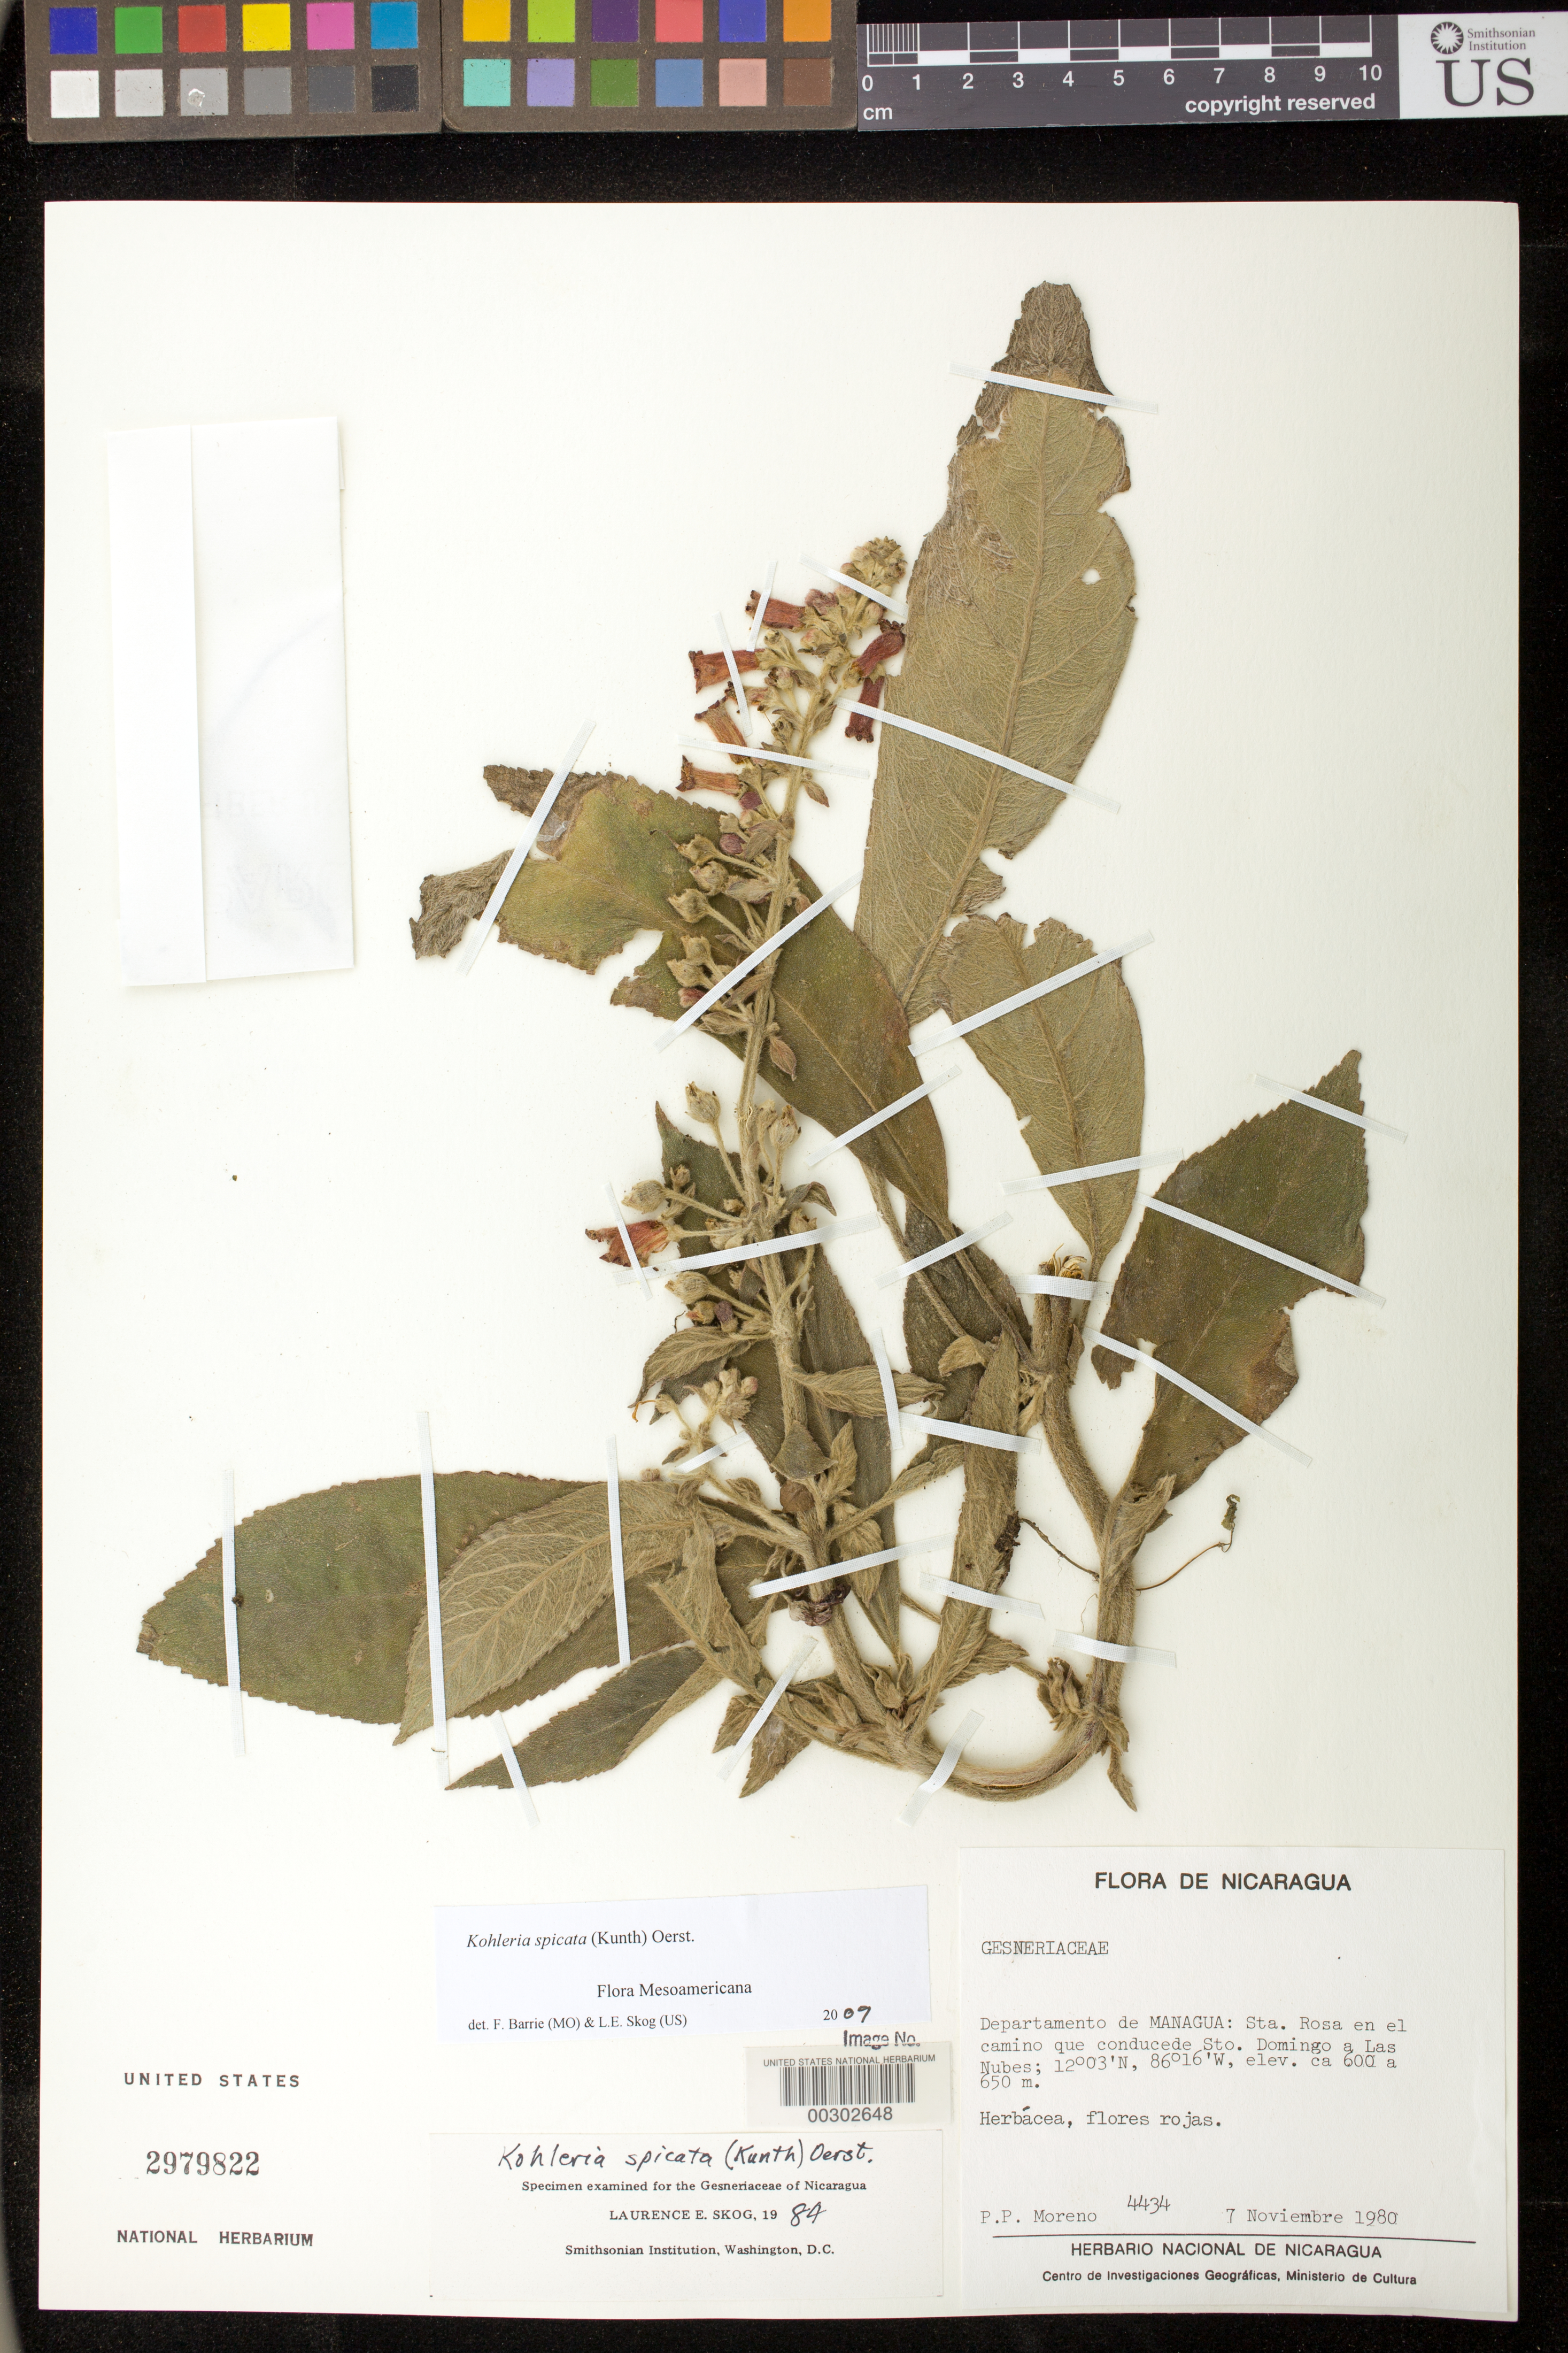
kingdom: Plantae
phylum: Tracheophyta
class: Magnoliopsida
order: Lamiales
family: Gesneriaceae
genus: Kohleria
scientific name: Kohleria spicata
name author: (Kunth) Oerst.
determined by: Skog, Laurence E.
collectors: P. Moreno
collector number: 4434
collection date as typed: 07 Nov 1980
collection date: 1980-11-07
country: Nicaragua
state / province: Managua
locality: Sta. Rosa on the road to Sto. Domingo a Las Nubes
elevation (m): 600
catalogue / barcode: US 2979822